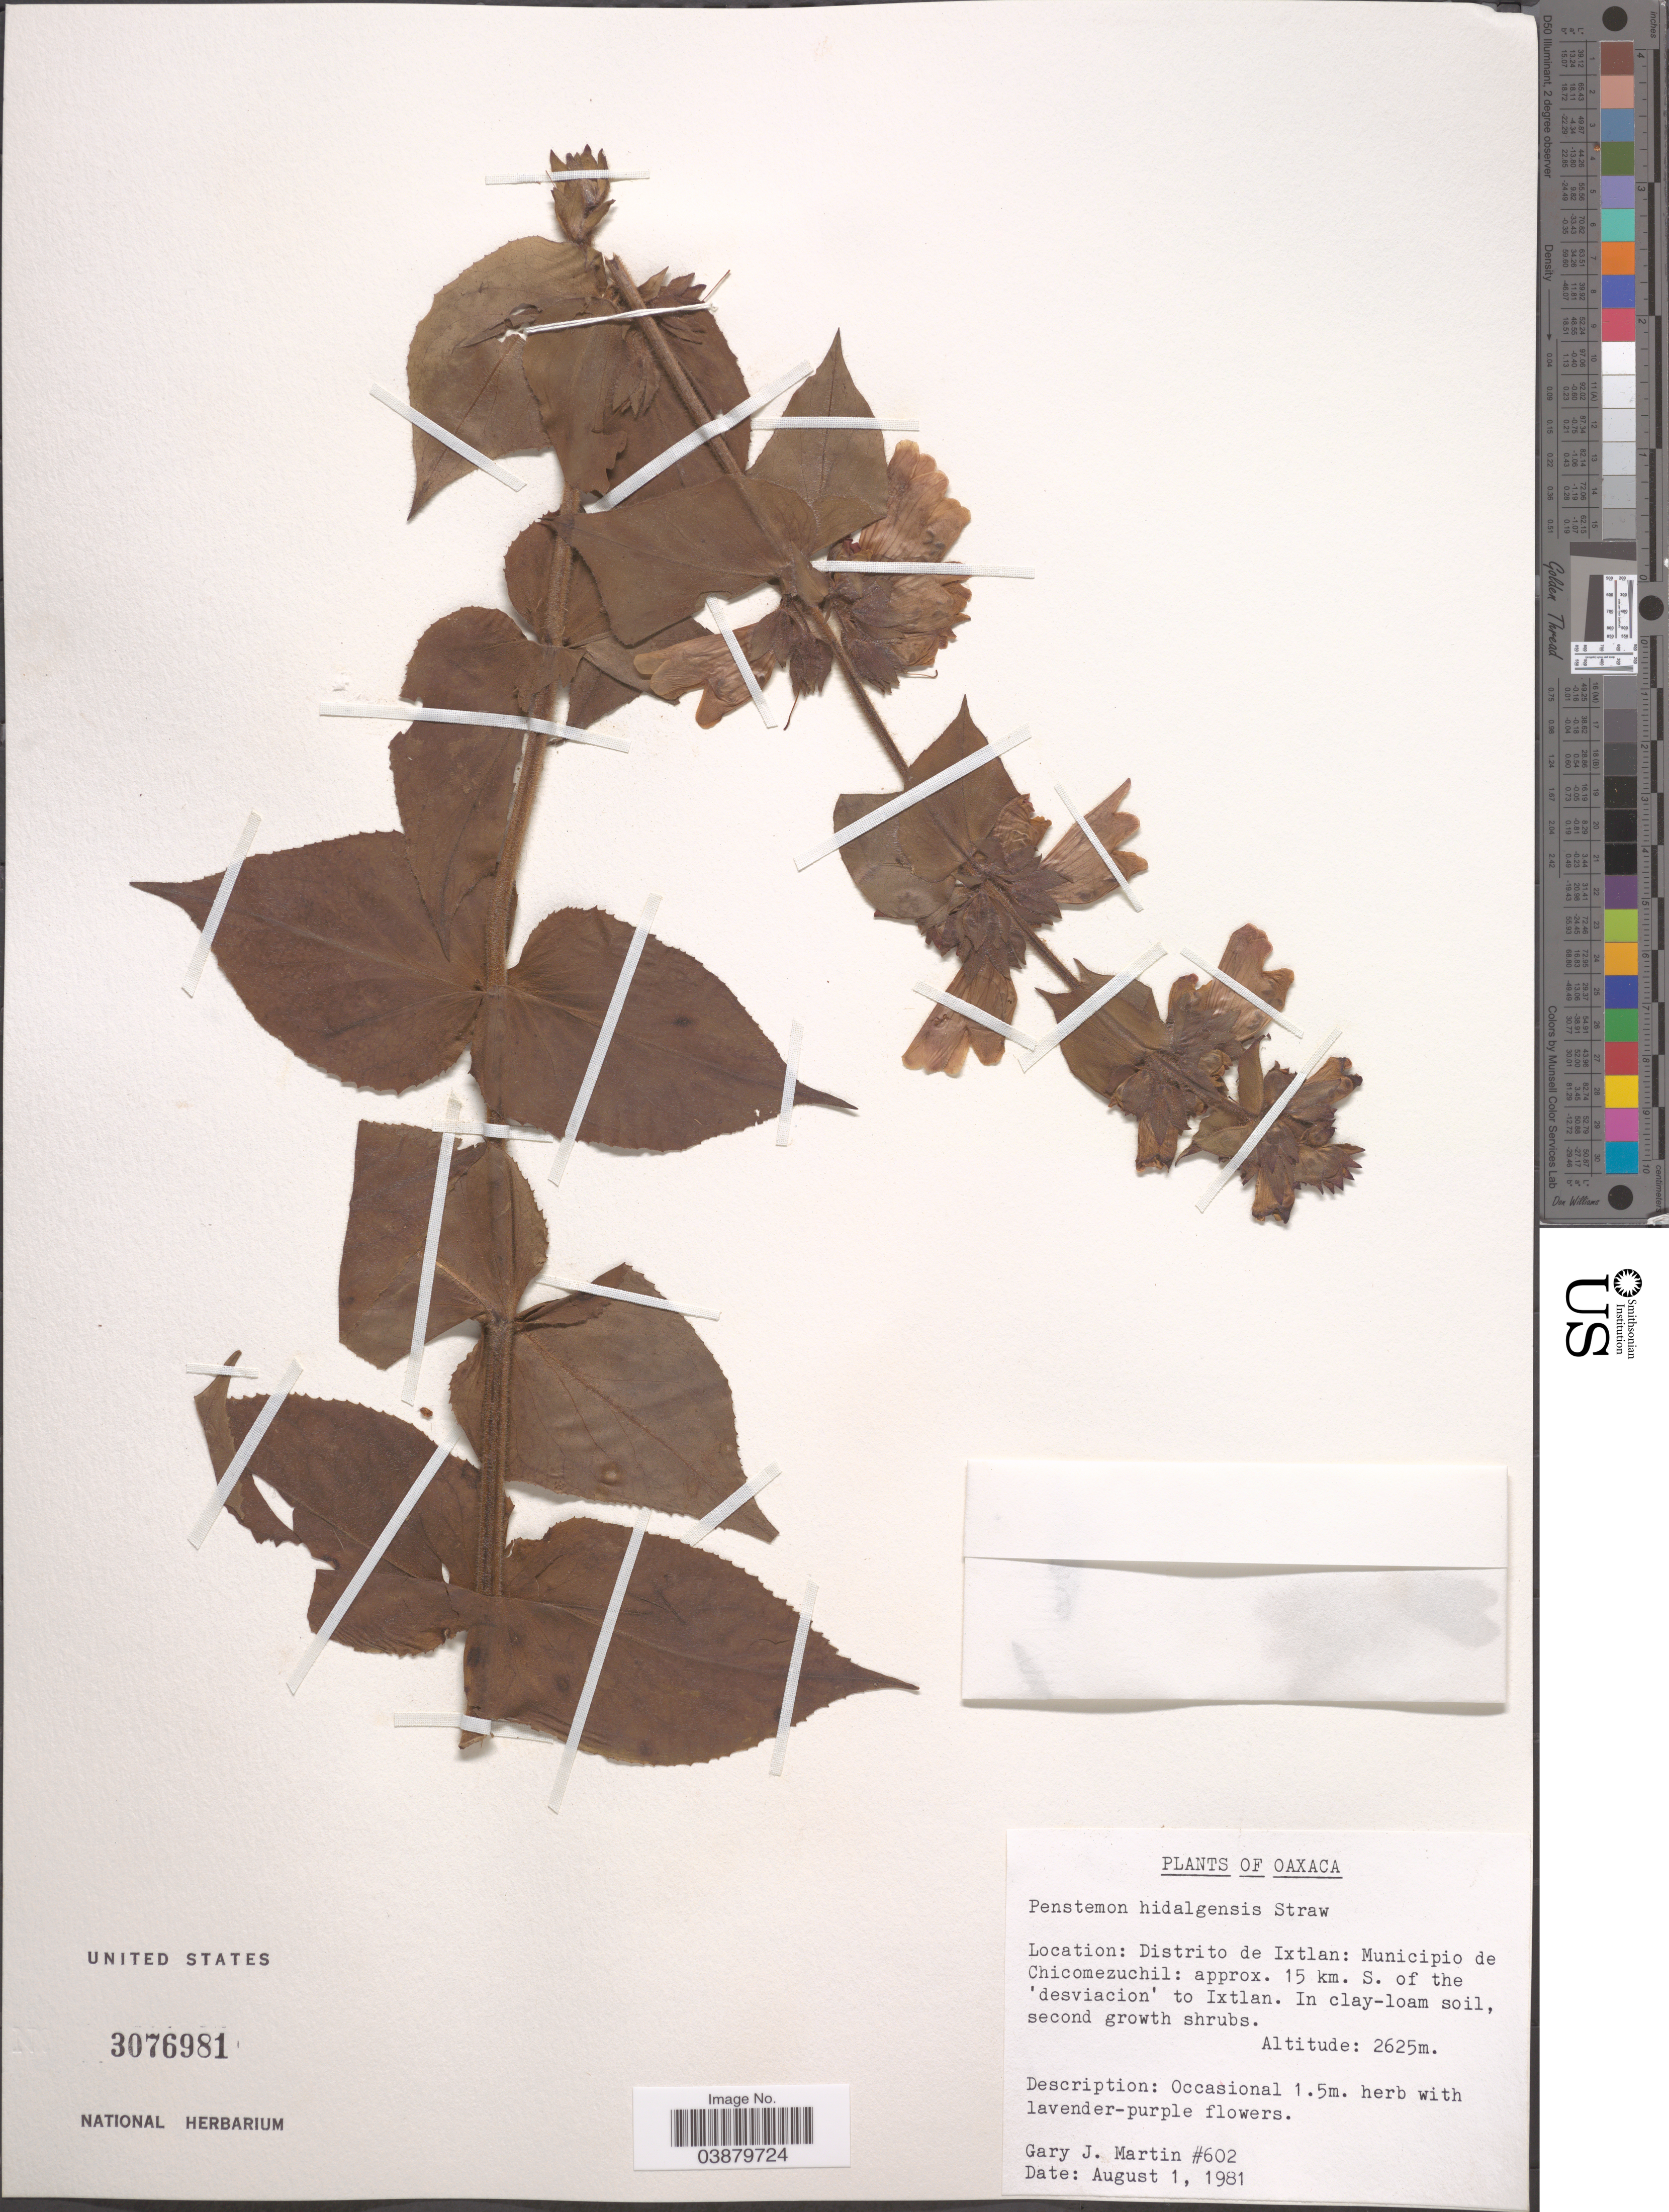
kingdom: Plantae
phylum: Tracheophyta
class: Magnoliopsida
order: Lamiales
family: Plantaginaceae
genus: Penstemon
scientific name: Penstemon hidalgensis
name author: Straw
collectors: G. J. Martin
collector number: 602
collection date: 1981-08-01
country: Mexico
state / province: Oaxaca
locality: Distrito de Ixtlan: Municipio de Chicomezuchil: approx. 15 km. S. of the 'desviacion' to Ixtlan.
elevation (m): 2625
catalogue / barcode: US 3076981